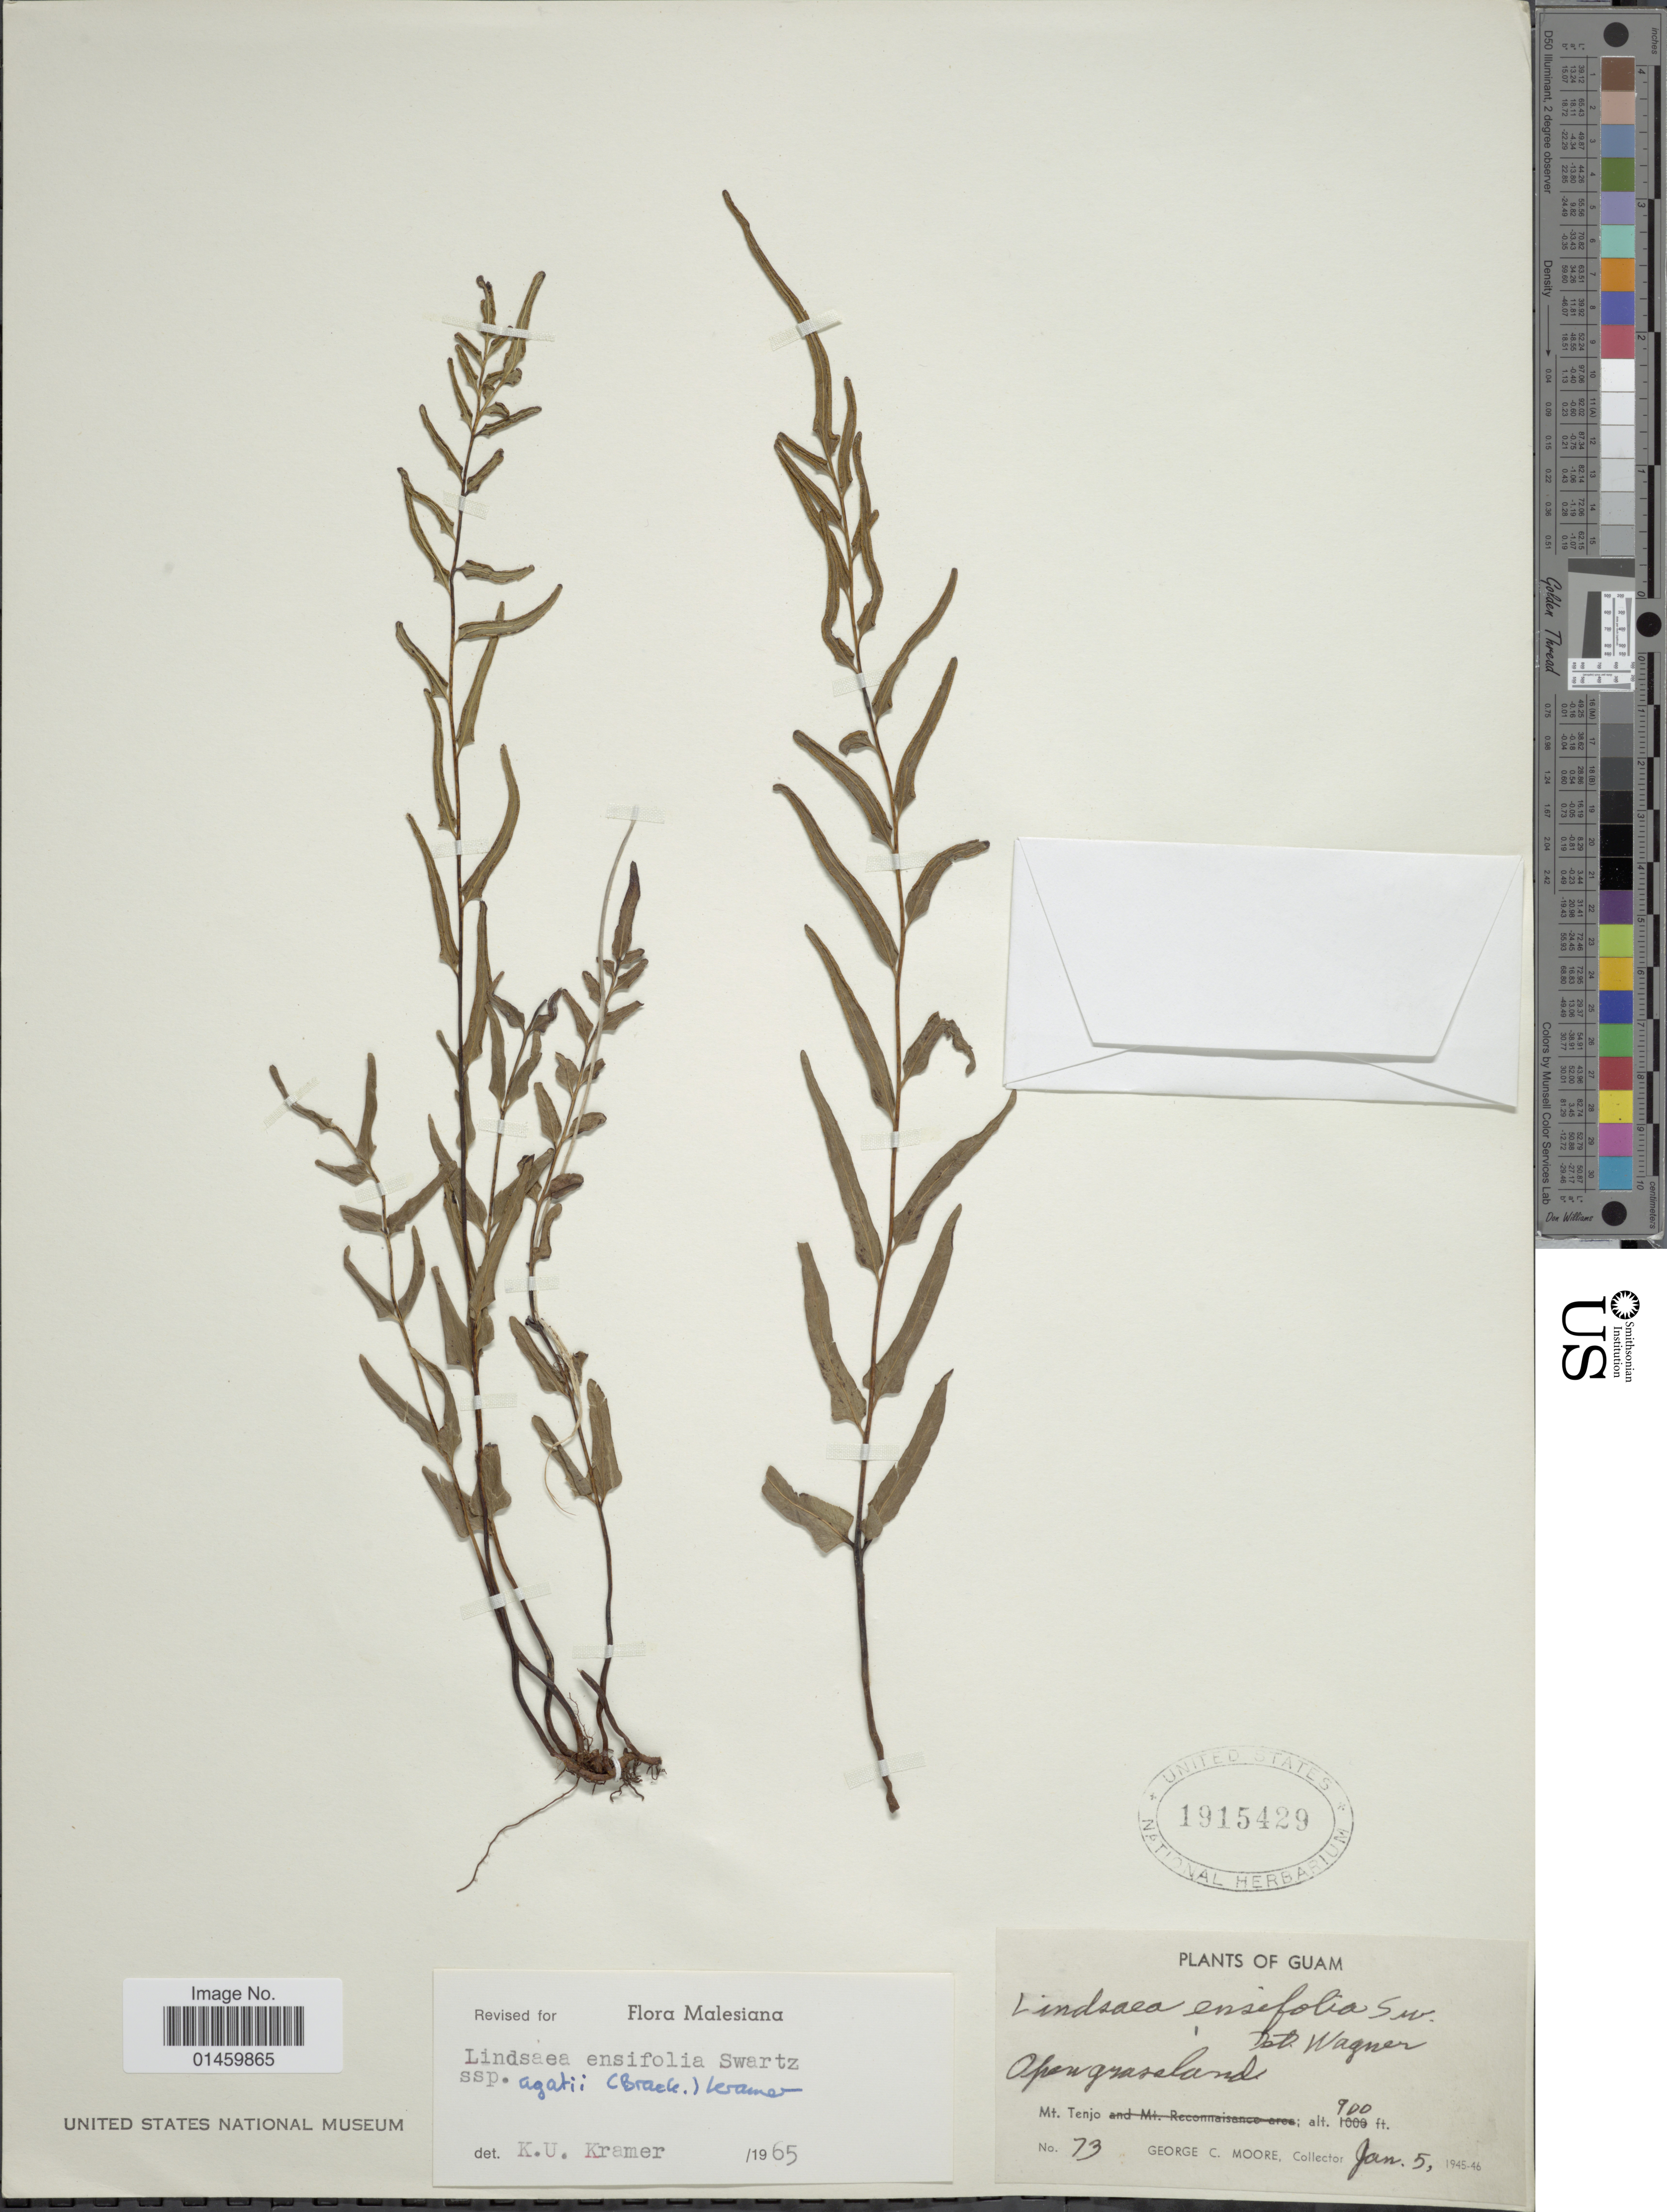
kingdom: Plantae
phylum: Tracheophyta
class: Polypodiopsida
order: Polypodiales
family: Lindsaeaceae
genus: Lindsaea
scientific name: Lindsaea ensifolia subsp. agatii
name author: (Brack.) K.U. Kramer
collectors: G. C. Moore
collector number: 73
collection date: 1945-01-05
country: Guam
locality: Mt. Tenjo.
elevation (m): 274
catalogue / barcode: US 1915429